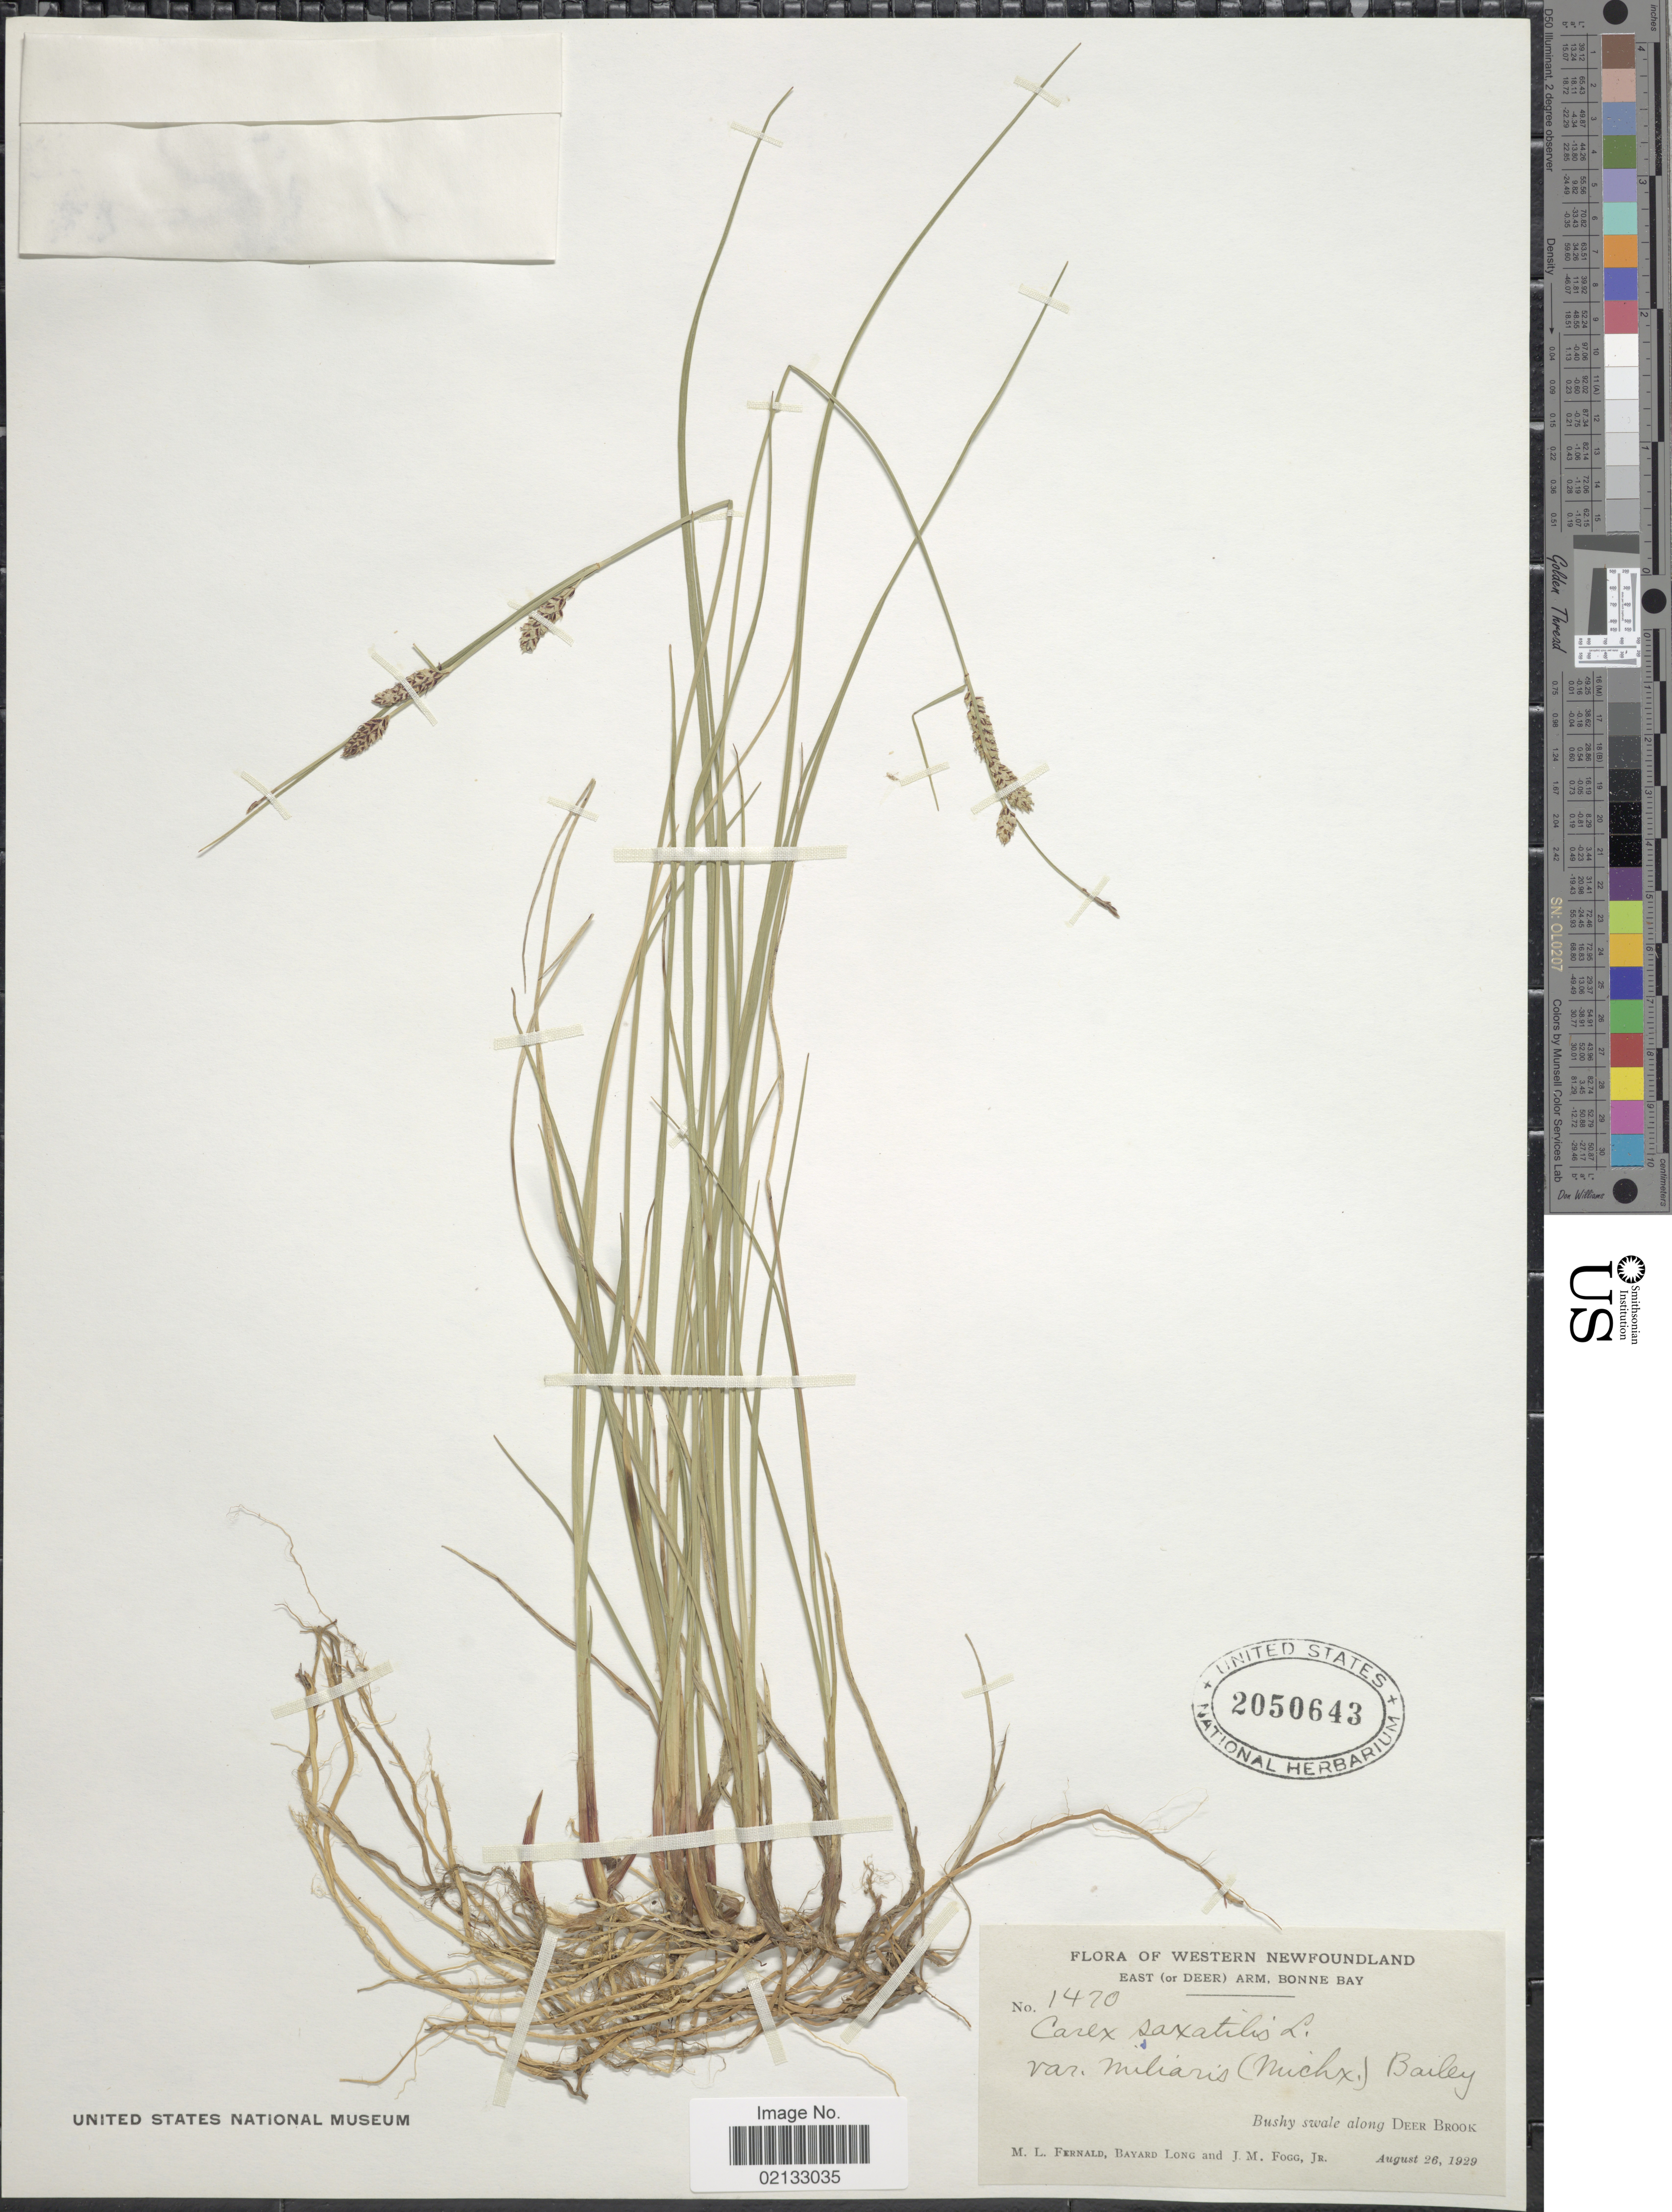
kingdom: Plantae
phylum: Tracheophyta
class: Liliopsida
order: Poales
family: Cyperaceae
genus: Carex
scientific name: Carex saxatilis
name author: L.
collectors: M. L. Fernald, B. Long & J. Fogg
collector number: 1470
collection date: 1929-08-26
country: Canada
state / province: Newfoundland and Labrador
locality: Western Newfoundland. East (or Deer) Arm, Bonne Bay. Bushy swale along Deer Brook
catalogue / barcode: US 2050643